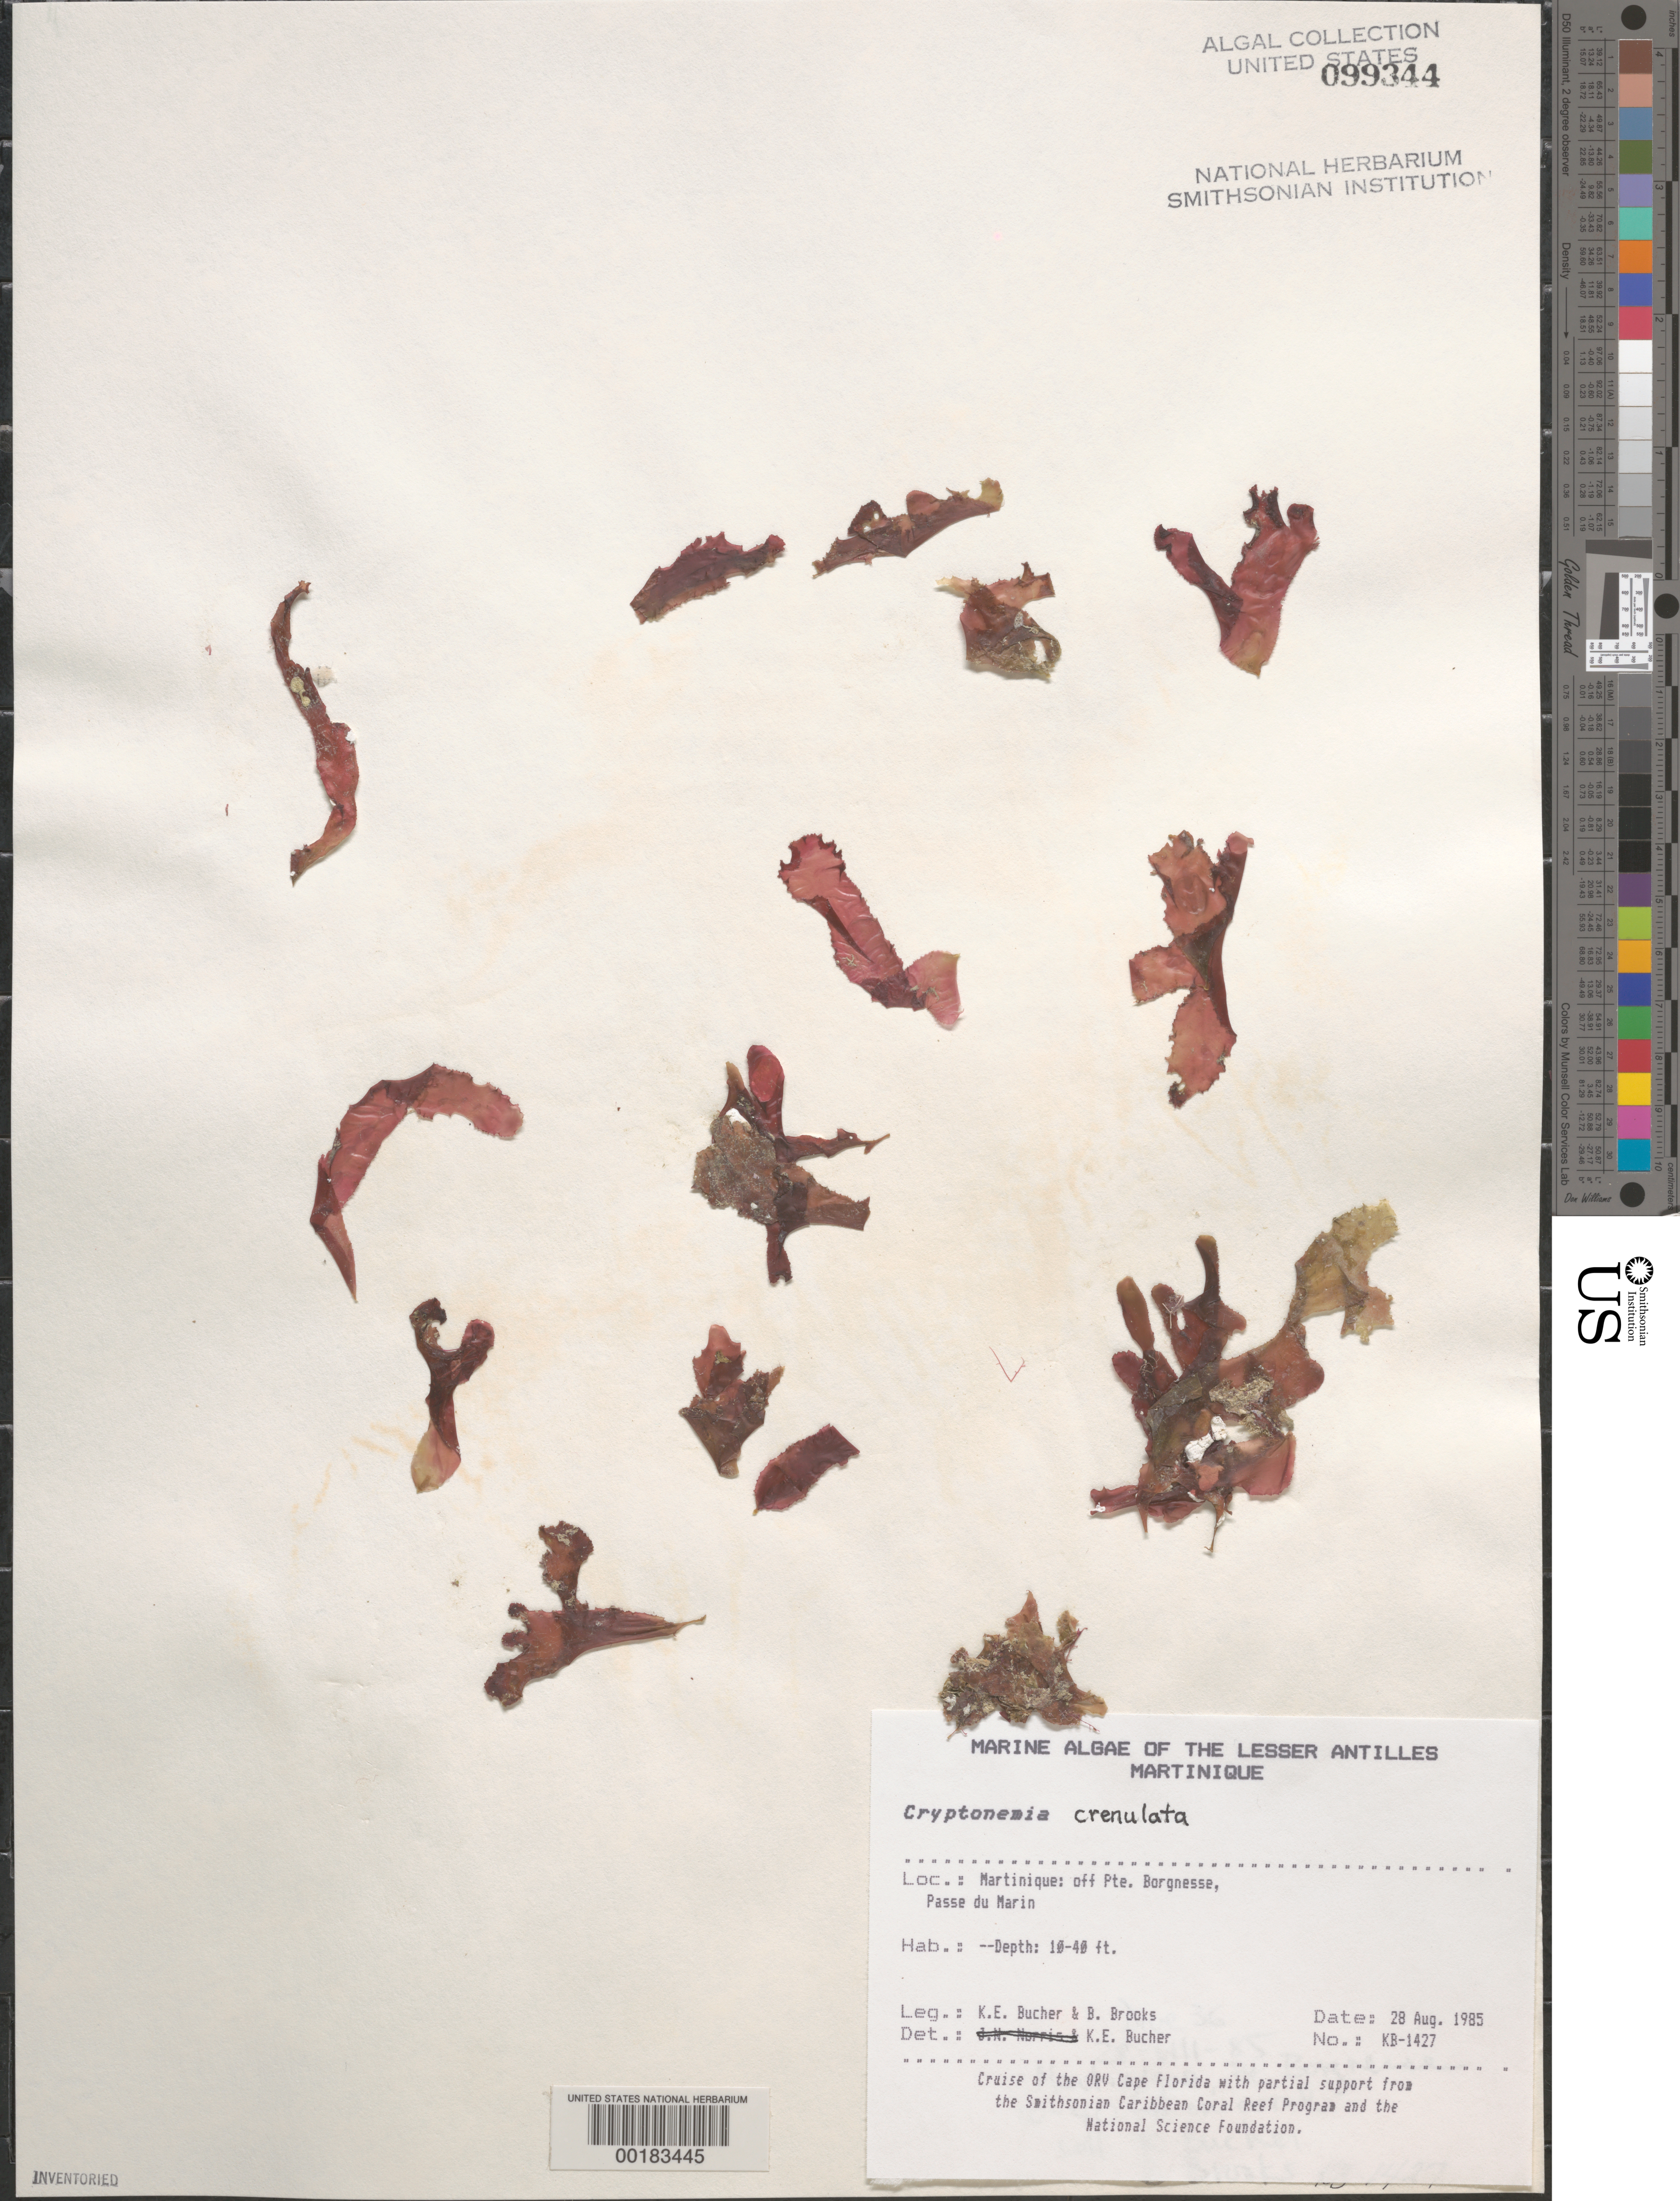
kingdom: Plantae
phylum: Rhodophyta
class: Florideophyceae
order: Halymeniales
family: Halymeniaceae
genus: Cryptonemia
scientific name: Cryptonemia crenulata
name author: (J. Agardh) J. Agardh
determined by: Bucher, Katina E.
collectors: K. E. Bucher & B. Brooks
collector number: KB-1427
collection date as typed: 28 Aug 1985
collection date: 1985-08-28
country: Martinique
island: Martinique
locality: Passe du Marin, off Pointe Borgnesse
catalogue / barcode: US 99344